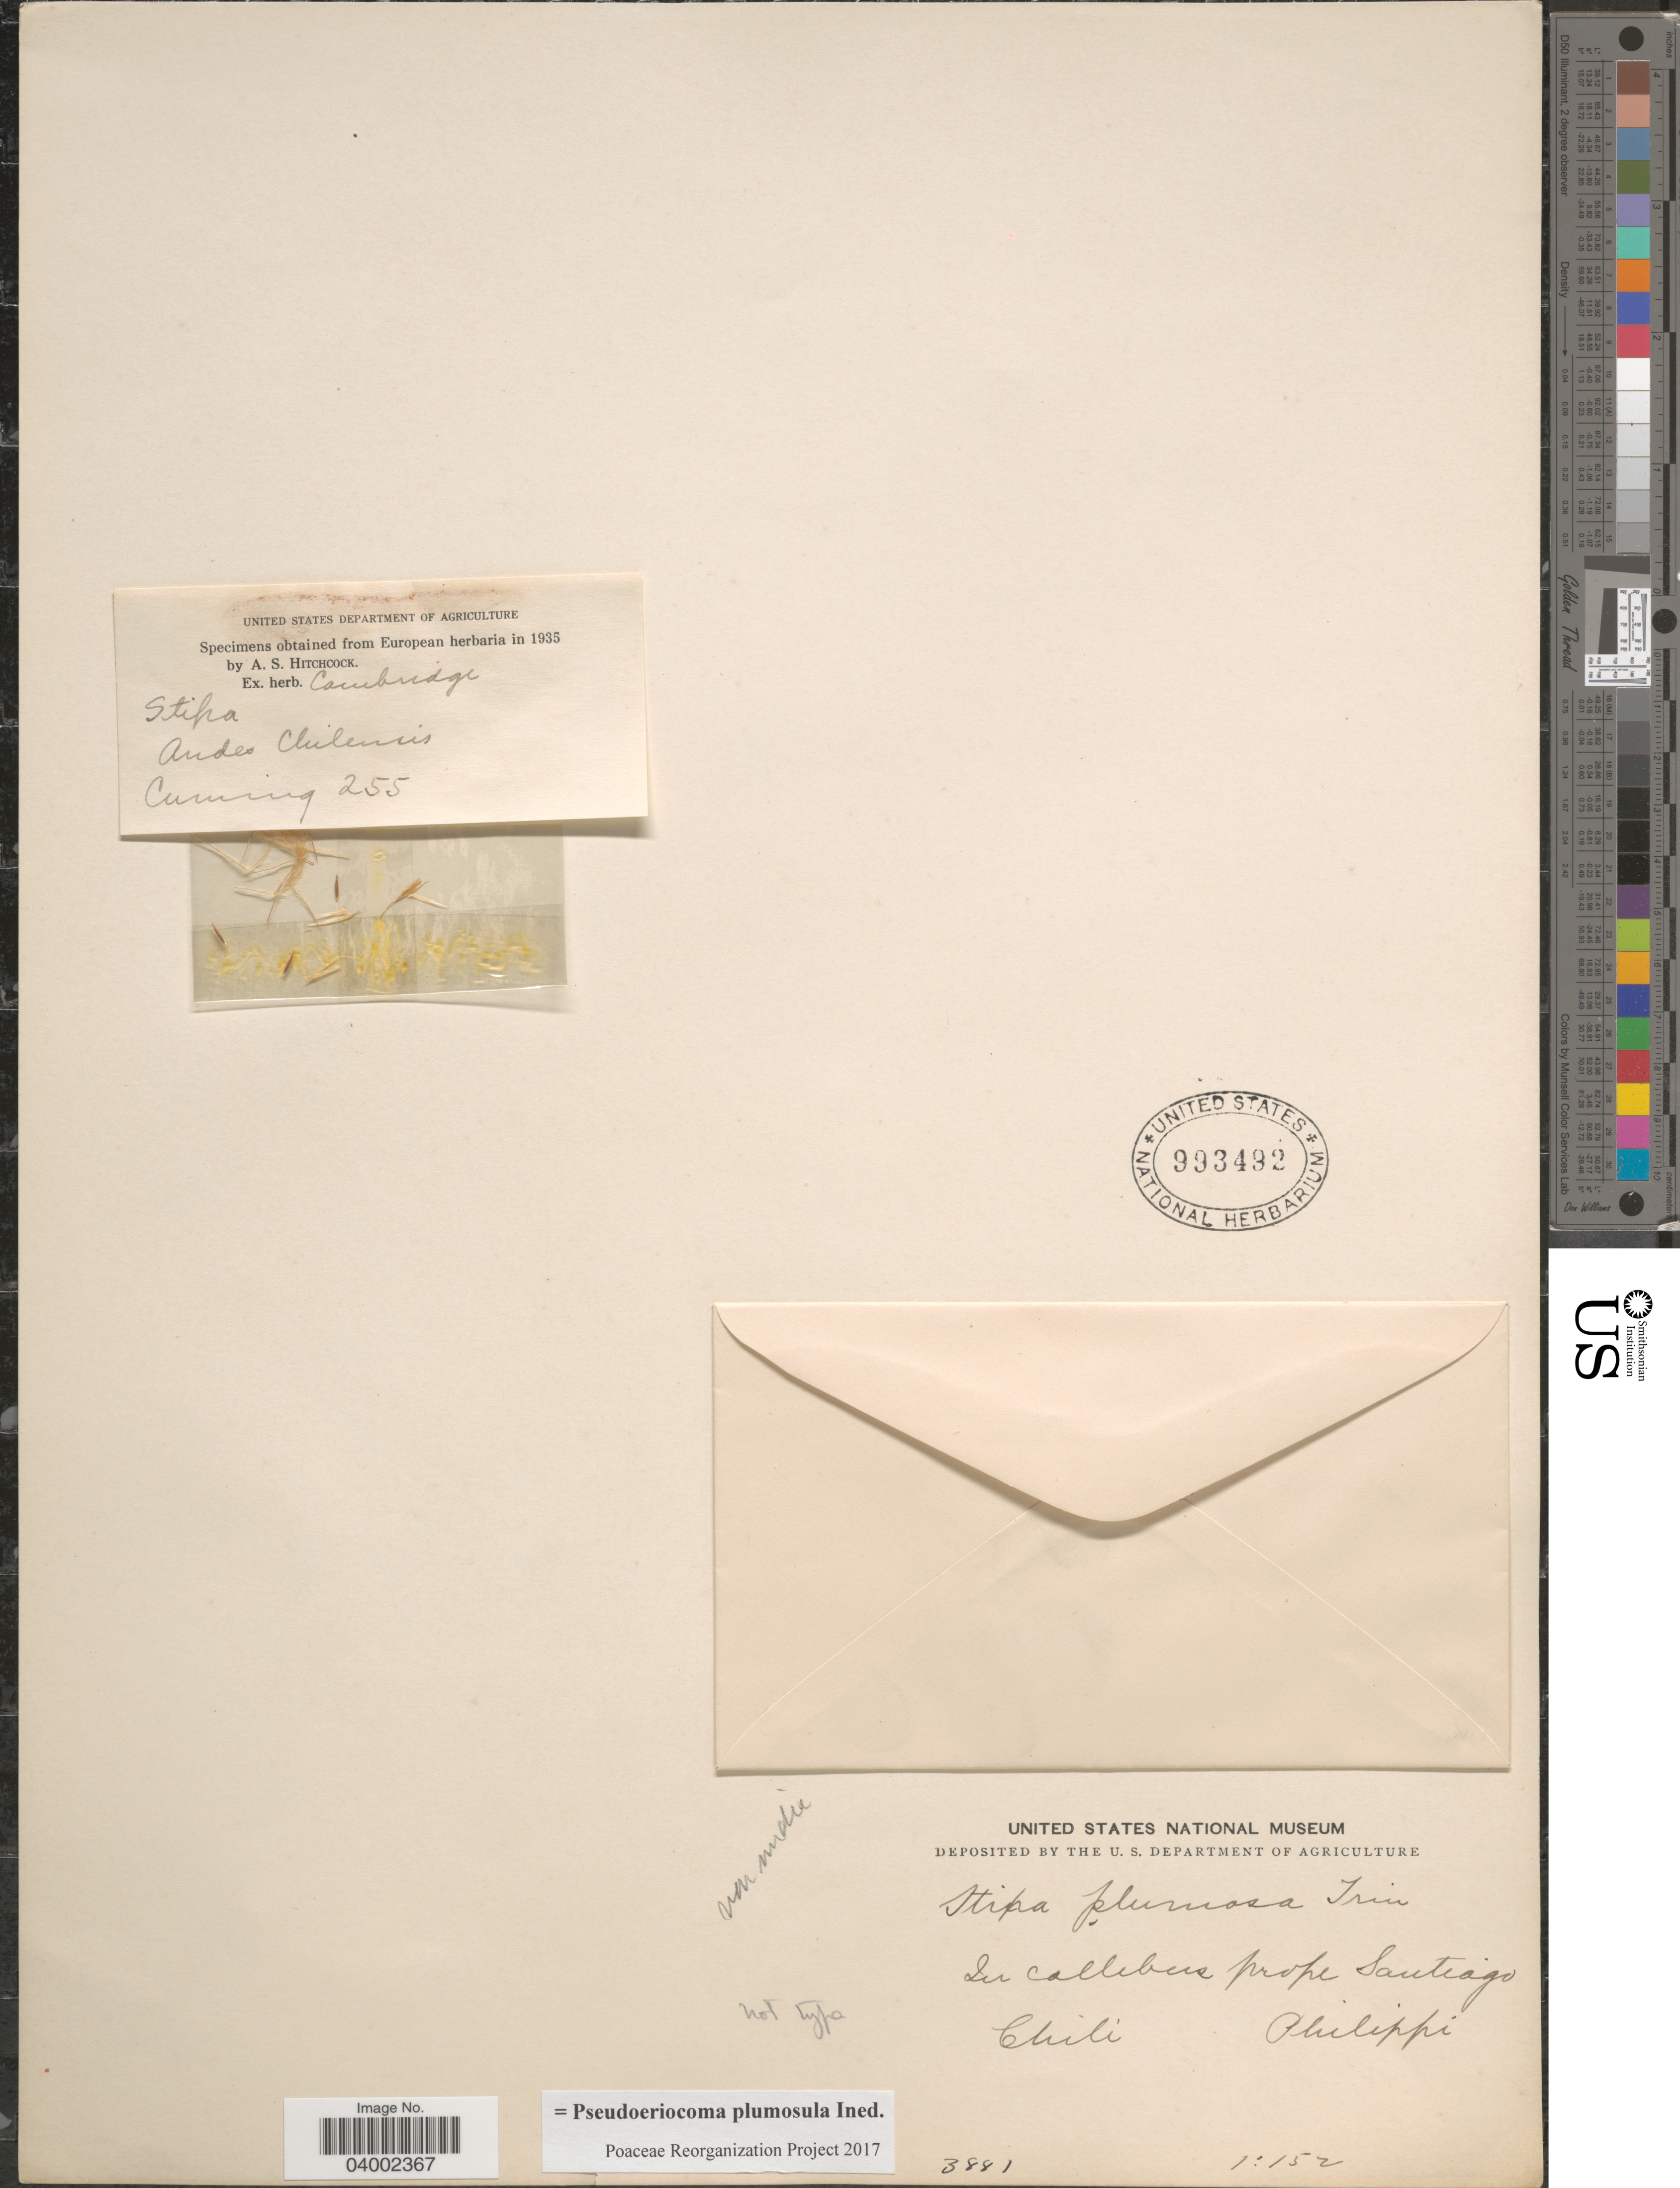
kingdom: Plantae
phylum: Tracheophyta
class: Liliopsida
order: Poales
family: Poaceae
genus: Pseudoeriocoma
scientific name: Pseudoeriocoma plumosula ined.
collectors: Phillippi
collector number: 3881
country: Chile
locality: In callibus prope Santiago.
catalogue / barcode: US 993492